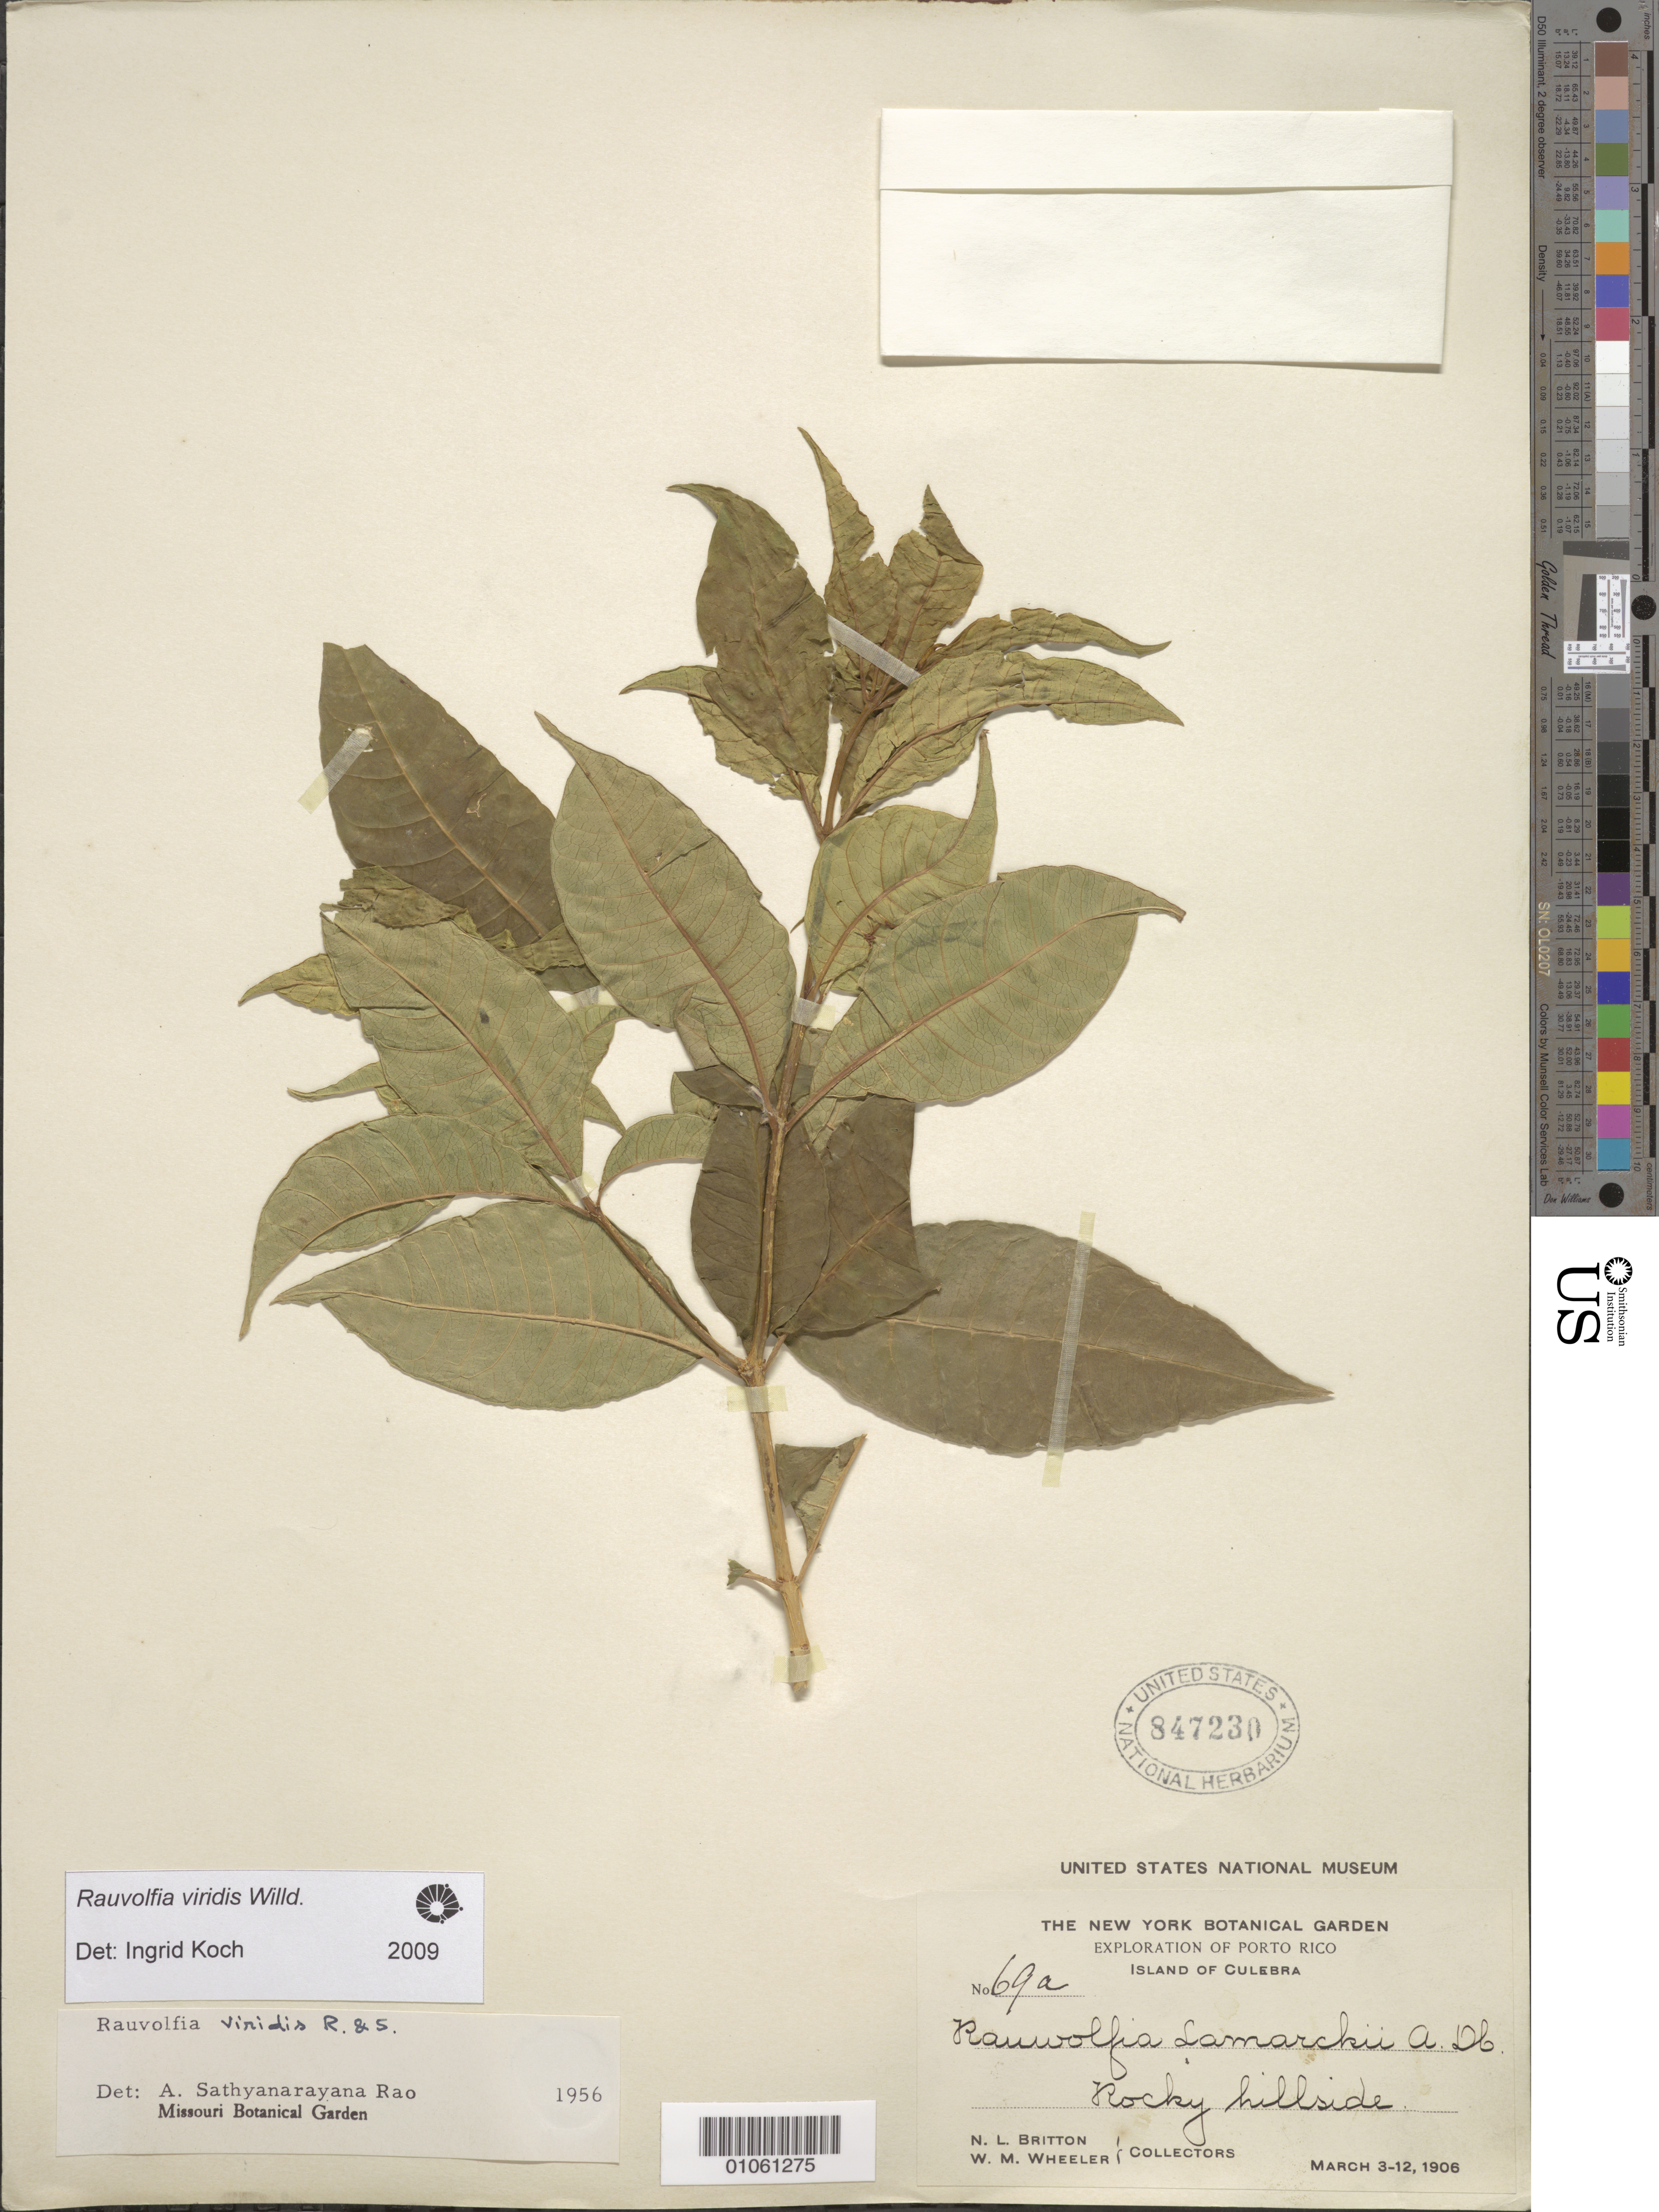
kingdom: Plantae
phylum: Tracheophyta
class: Magnoliopsida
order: Gentianales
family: Apocynaceae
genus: Rauvolfia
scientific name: Rauvolfia viridis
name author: Willd. ex Roem. & Schult.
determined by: Koch, I.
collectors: N. Britton & W. Wheeler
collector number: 69a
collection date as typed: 03 Mar 1906 to 12 Mar 1906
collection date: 1906-03-03/1906-03-12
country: Puerto Rico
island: Culebra I.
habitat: Rocky hillside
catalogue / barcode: US 847230